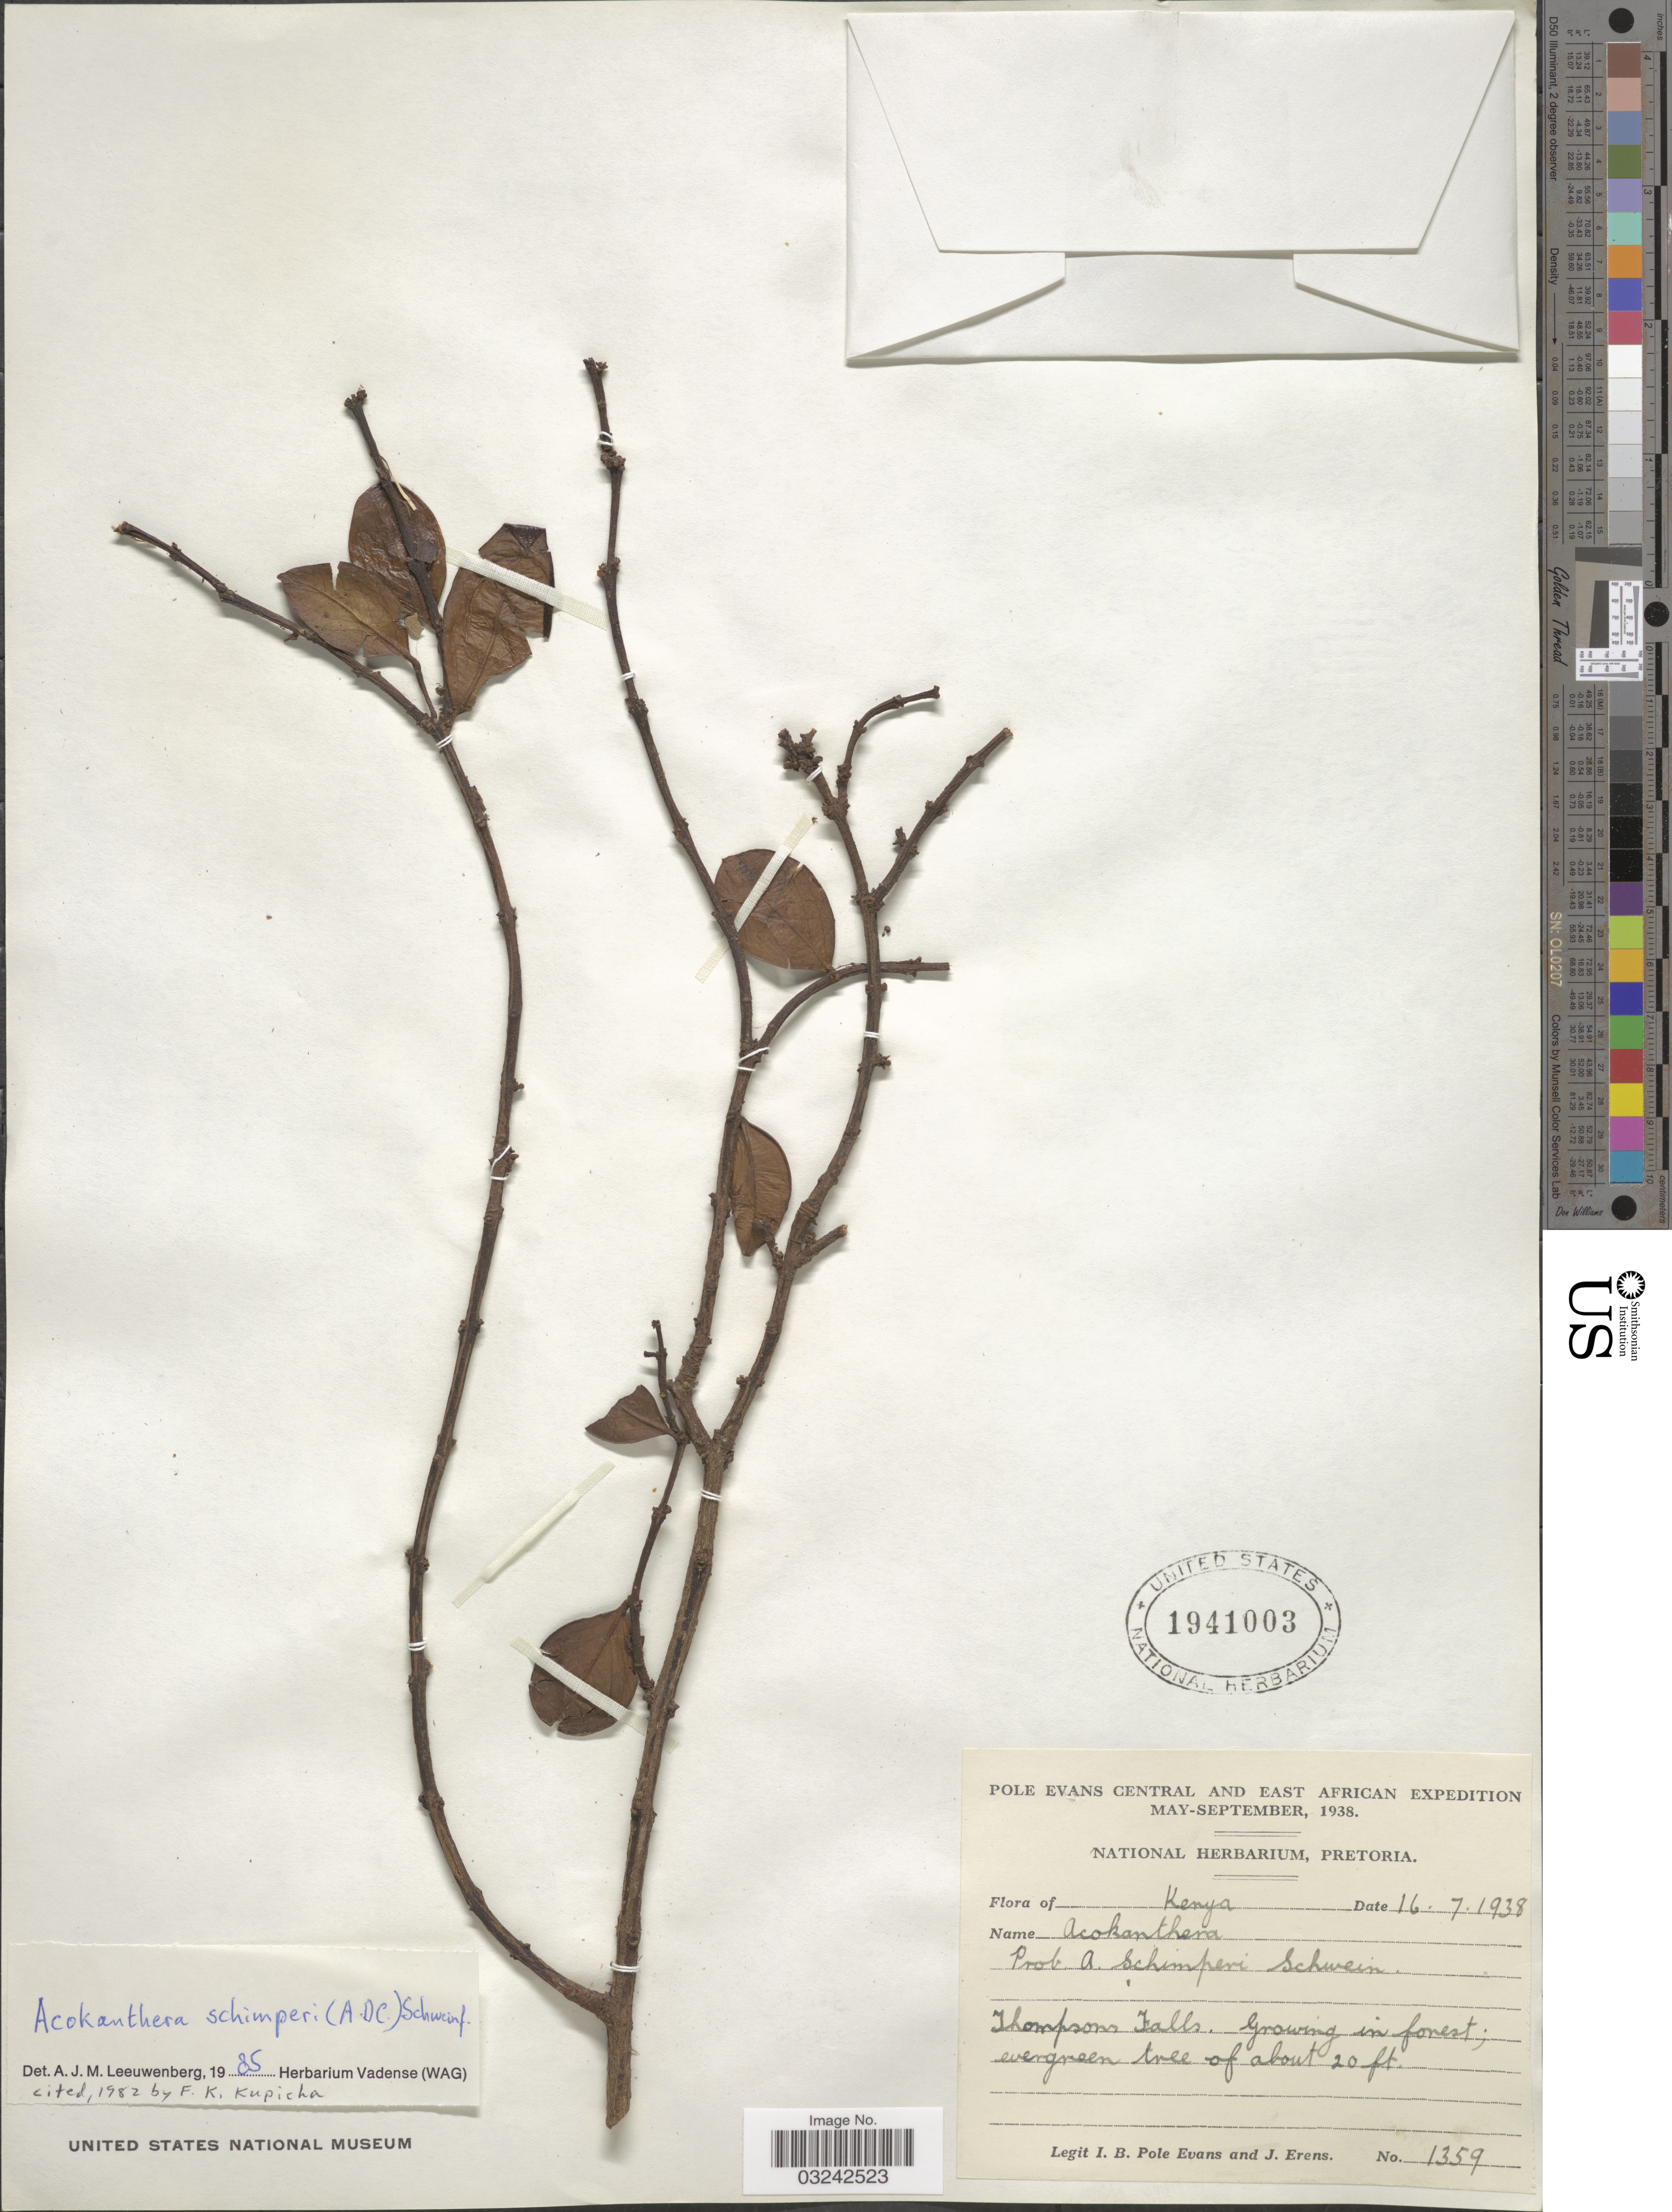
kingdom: Plantae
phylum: Tracheophyta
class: Magnoliopsida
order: Gentianales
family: Apocynaceae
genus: Acokanthera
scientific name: Acokanthera schimperi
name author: (DC.) Schweinf.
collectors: I. B. Pole-Evans & J. Erens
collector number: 1359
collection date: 1938-07-16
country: Kenya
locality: Central and East African. Thompsons Falls.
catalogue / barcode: US 1941003